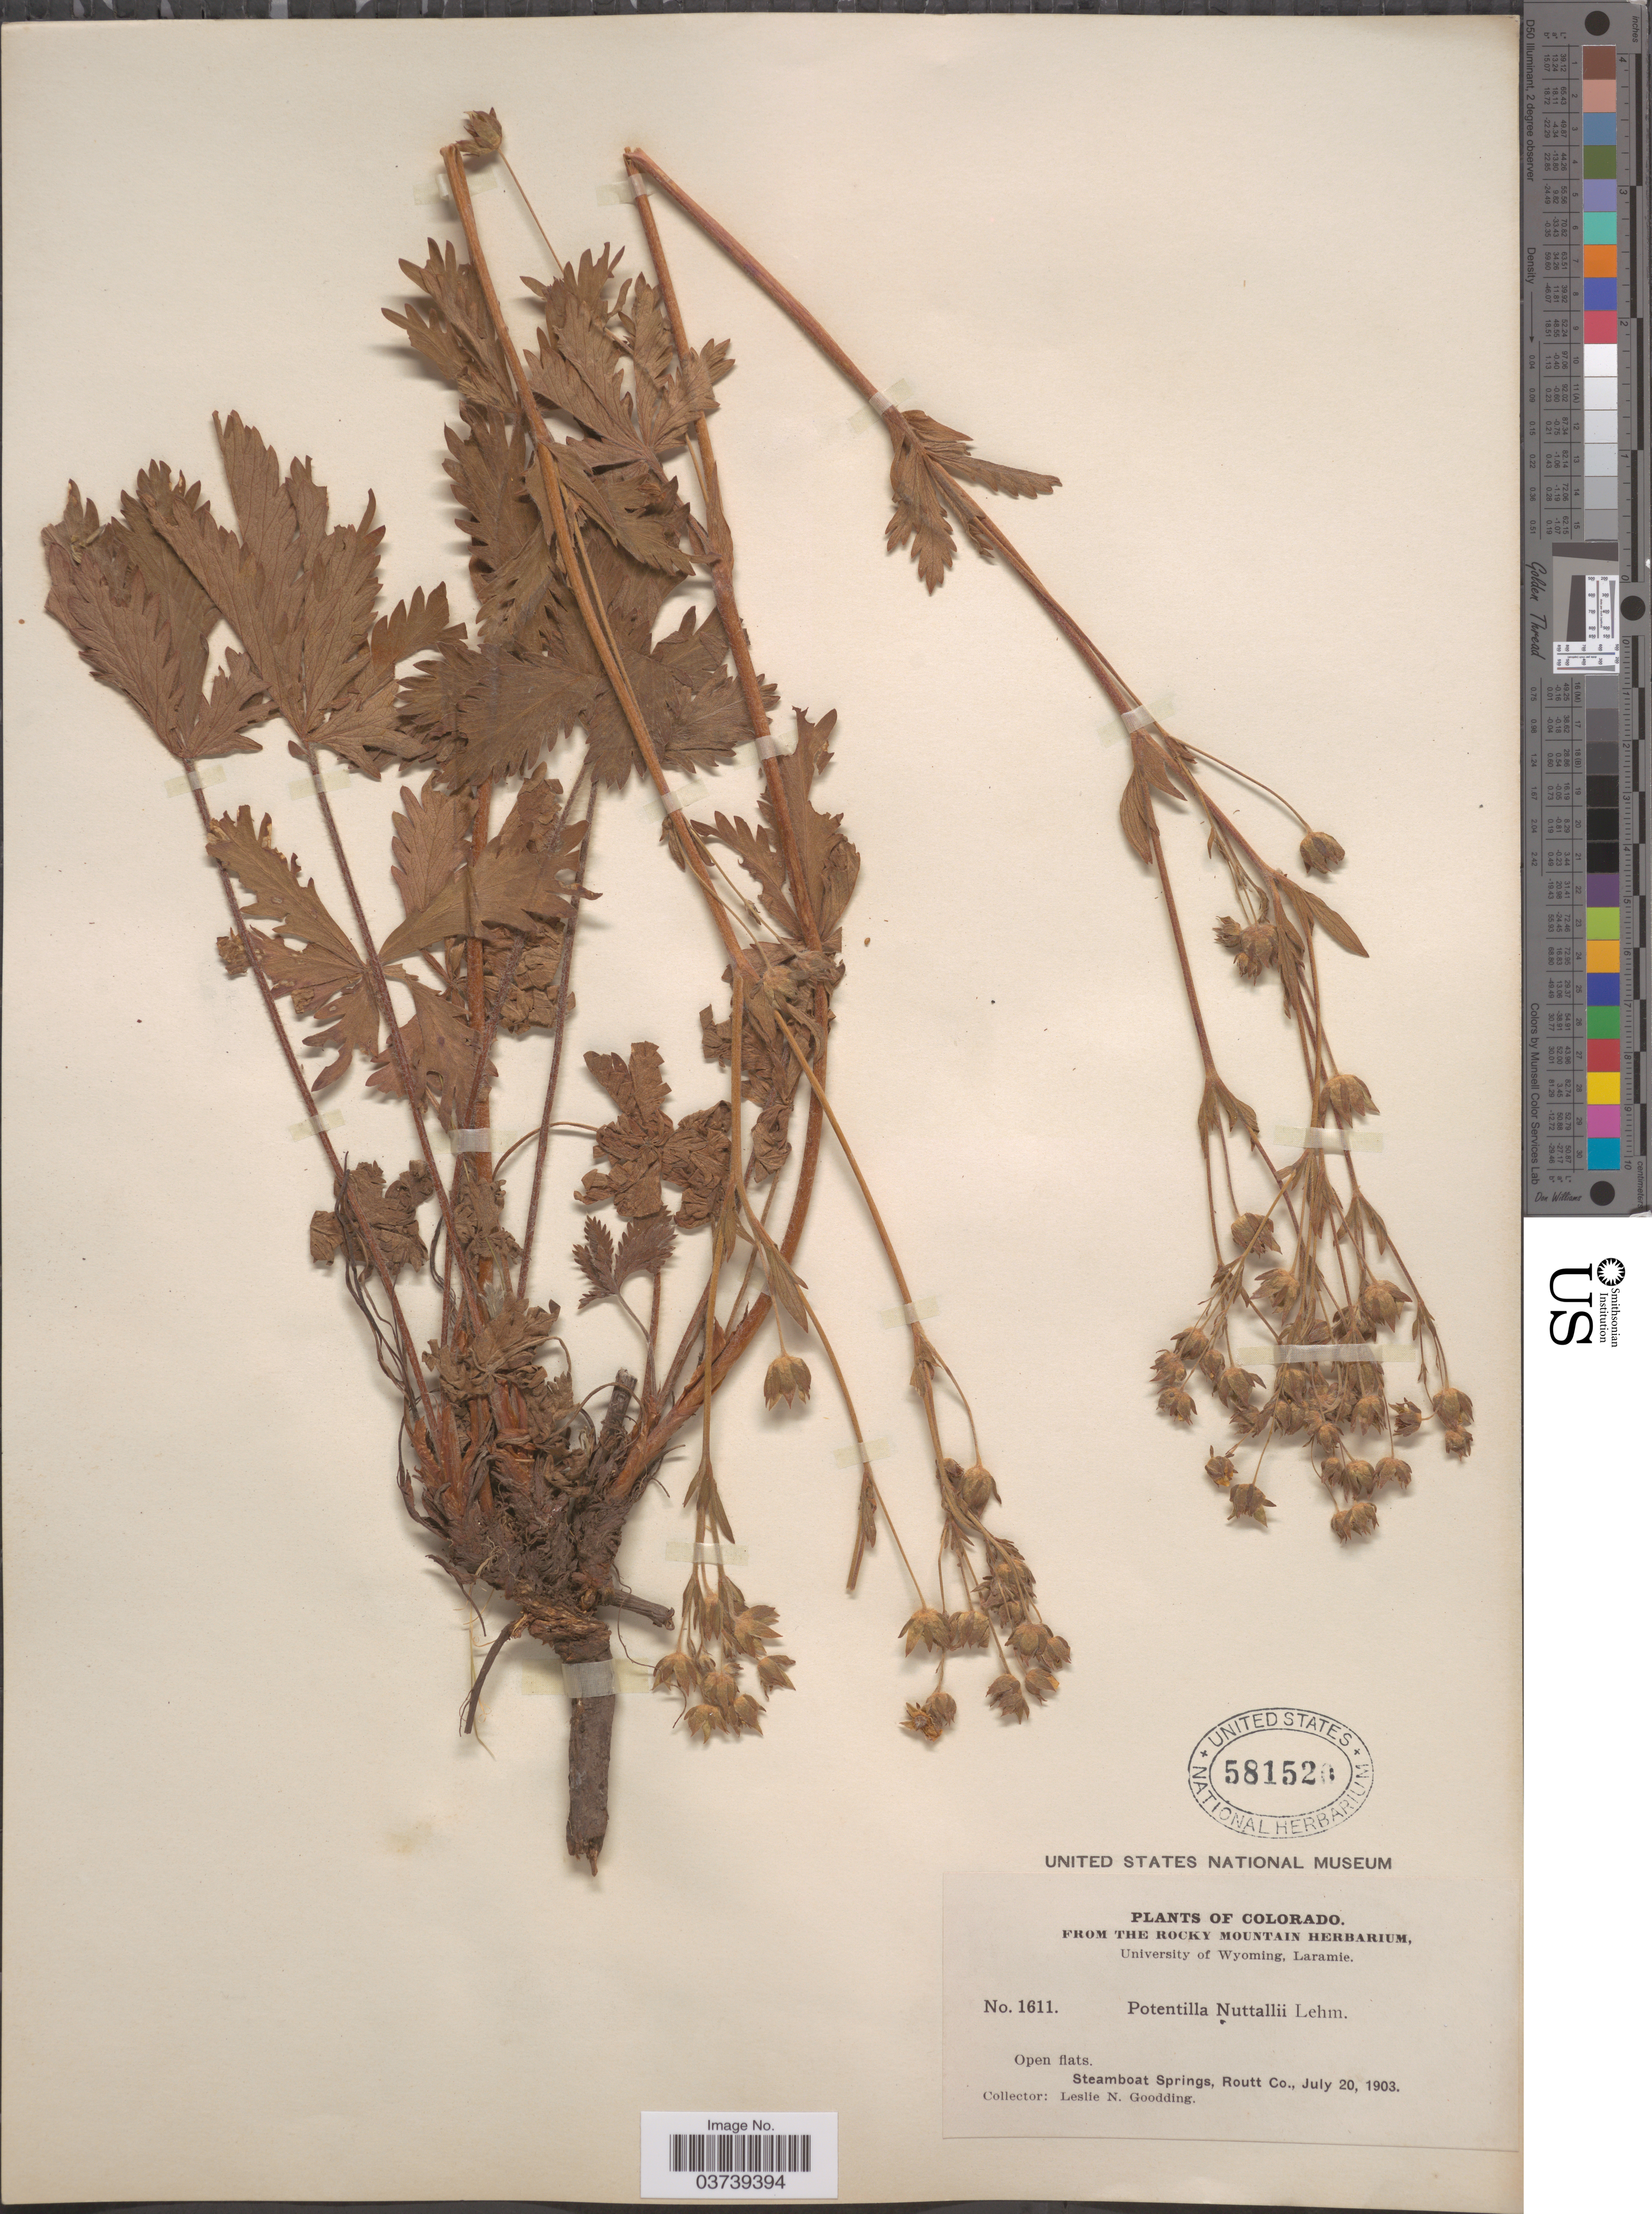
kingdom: Plantae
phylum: Tracheophyta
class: Magnoliopsida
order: Rosales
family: Rosaceae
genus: Potentilla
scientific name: Potentilla gracilis var. fastigiata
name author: (Nutt.) S. Watson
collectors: L. N. Goodding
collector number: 1611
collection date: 1903-07-20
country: United States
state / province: Colorado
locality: Steamboat Springs, Routt Co.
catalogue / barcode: US 581520